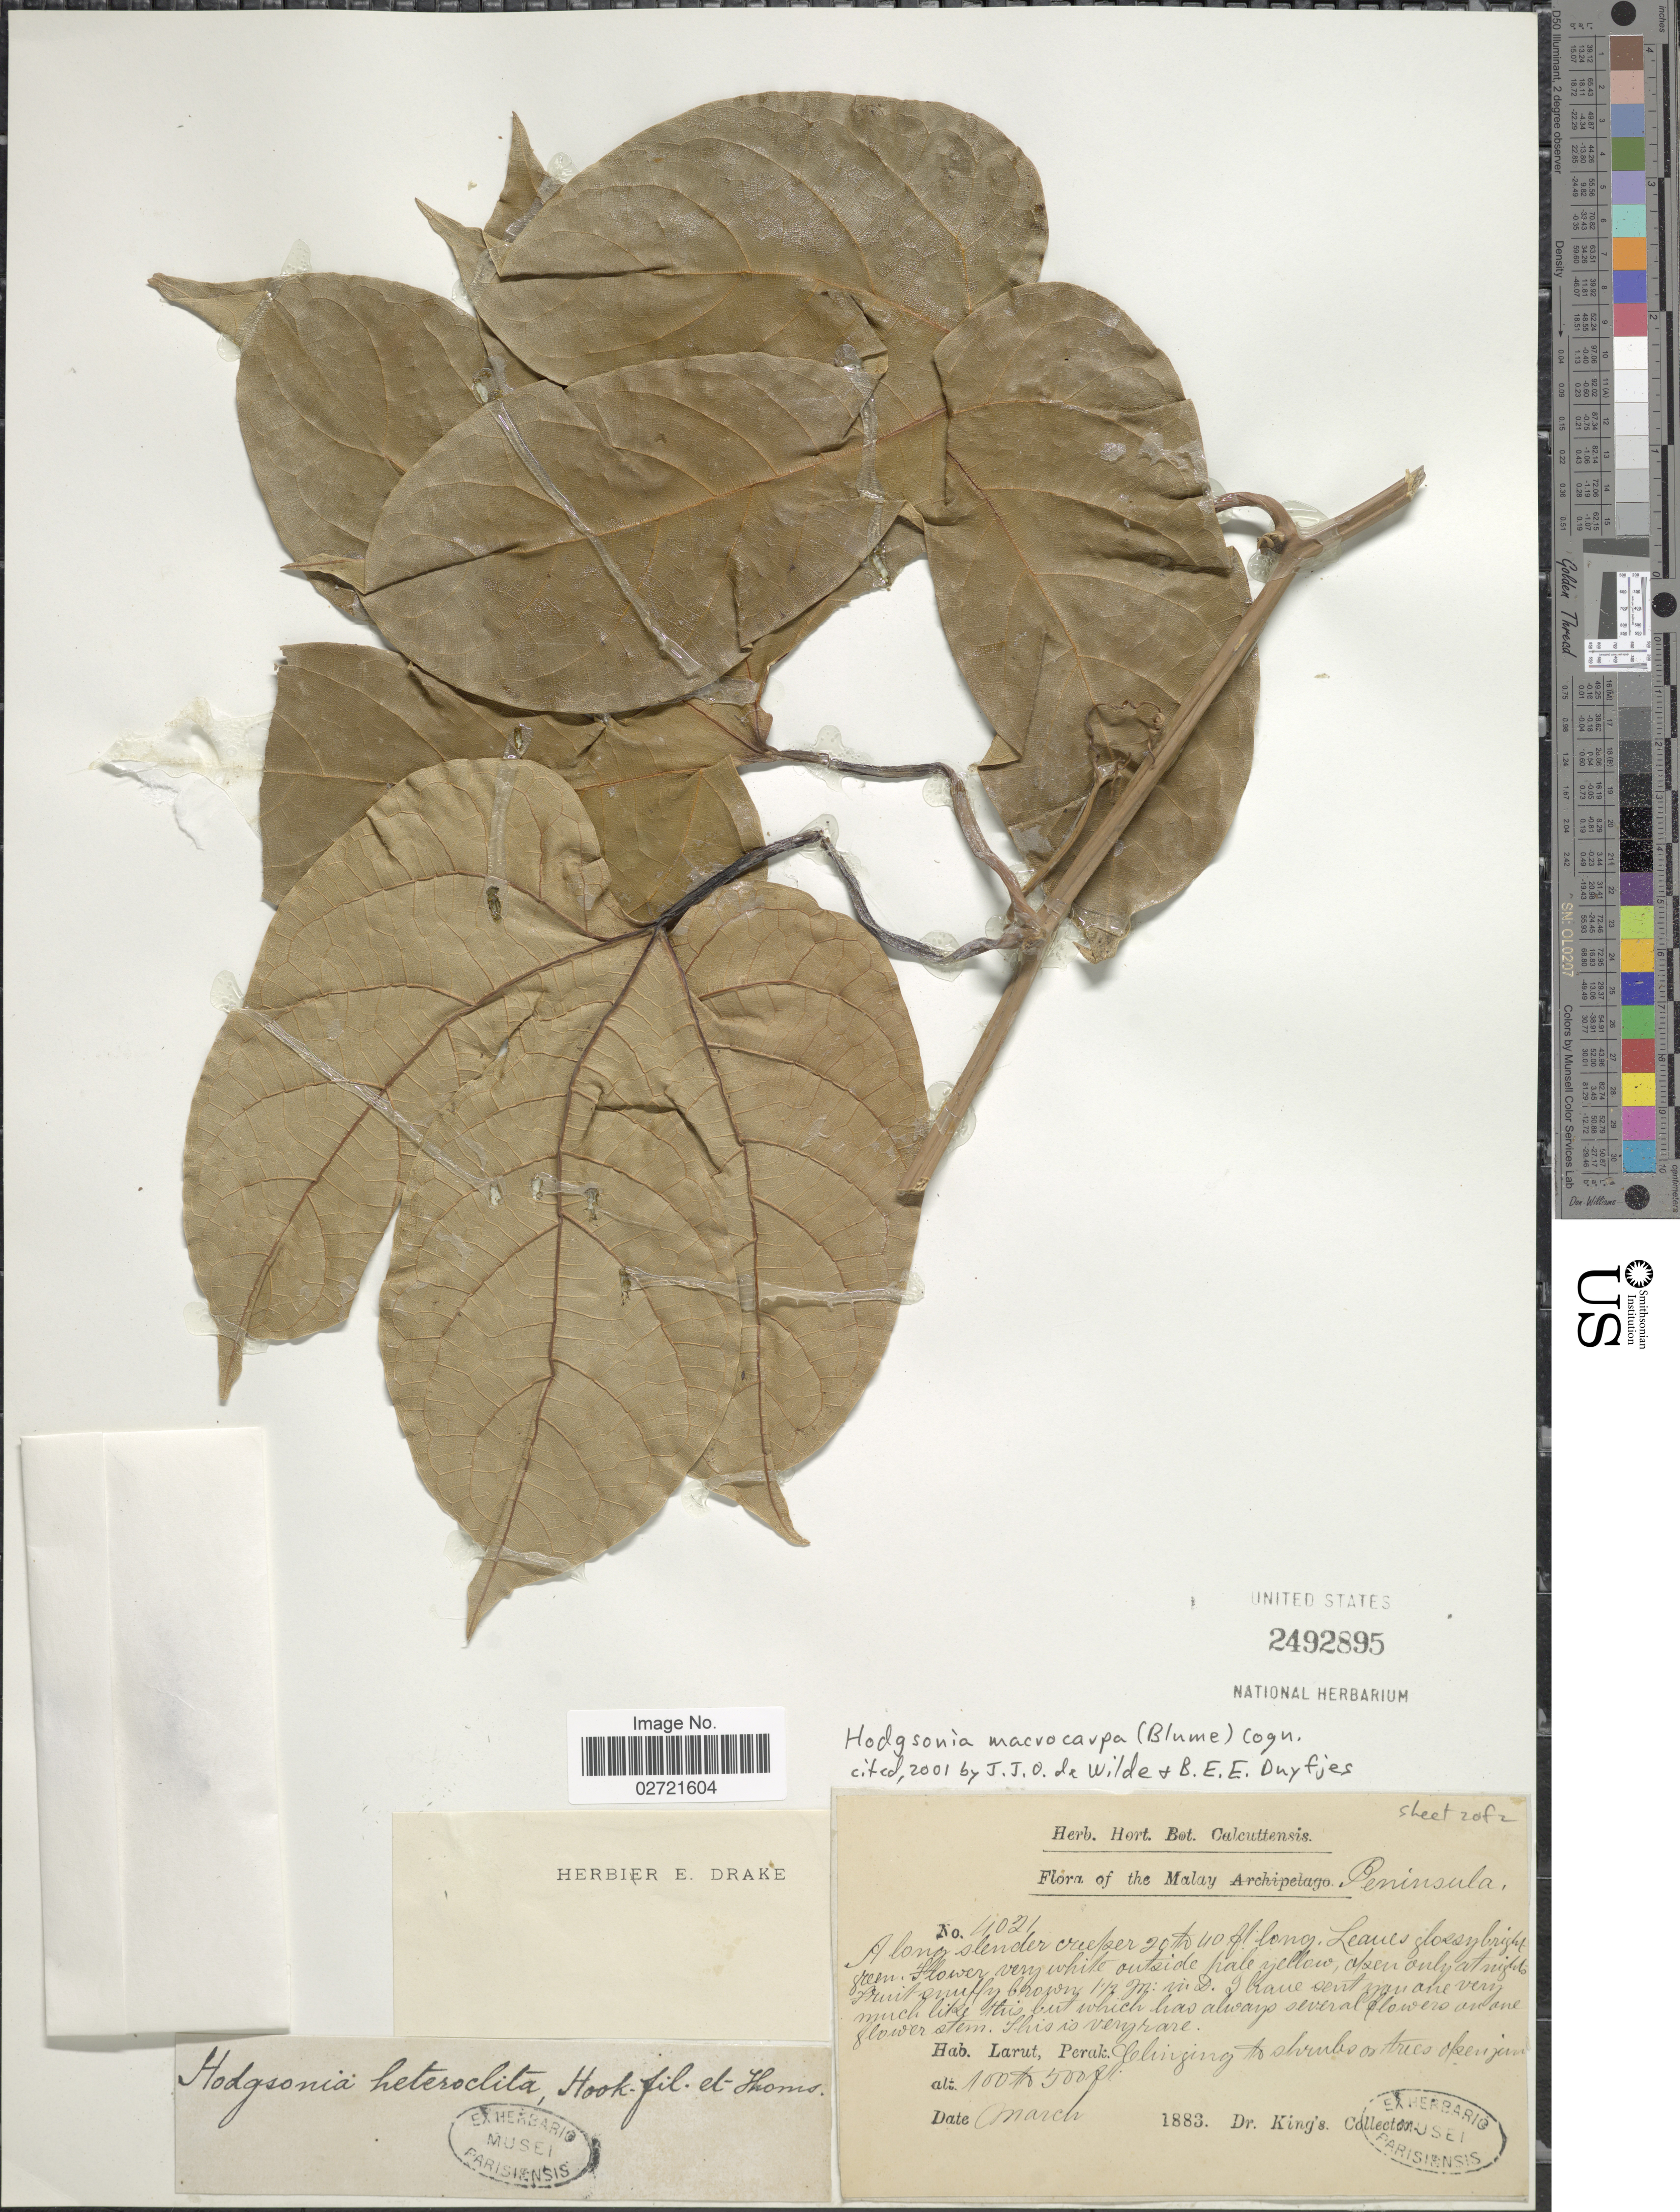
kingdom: Plantae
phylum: Tracheophyta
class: Magnoliopsida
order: Cucurbitales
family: Cucurbitaceae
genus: Hodgsonia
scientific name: Hodgsonia macrocarpa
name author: (Blume) Cogn.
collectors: Dr. King's collector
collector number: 4021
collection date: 1883-03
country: Malaysia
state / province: Perak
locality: The Malay Peninsula, Latur, Perak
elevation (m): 30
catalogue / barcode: US 2492895